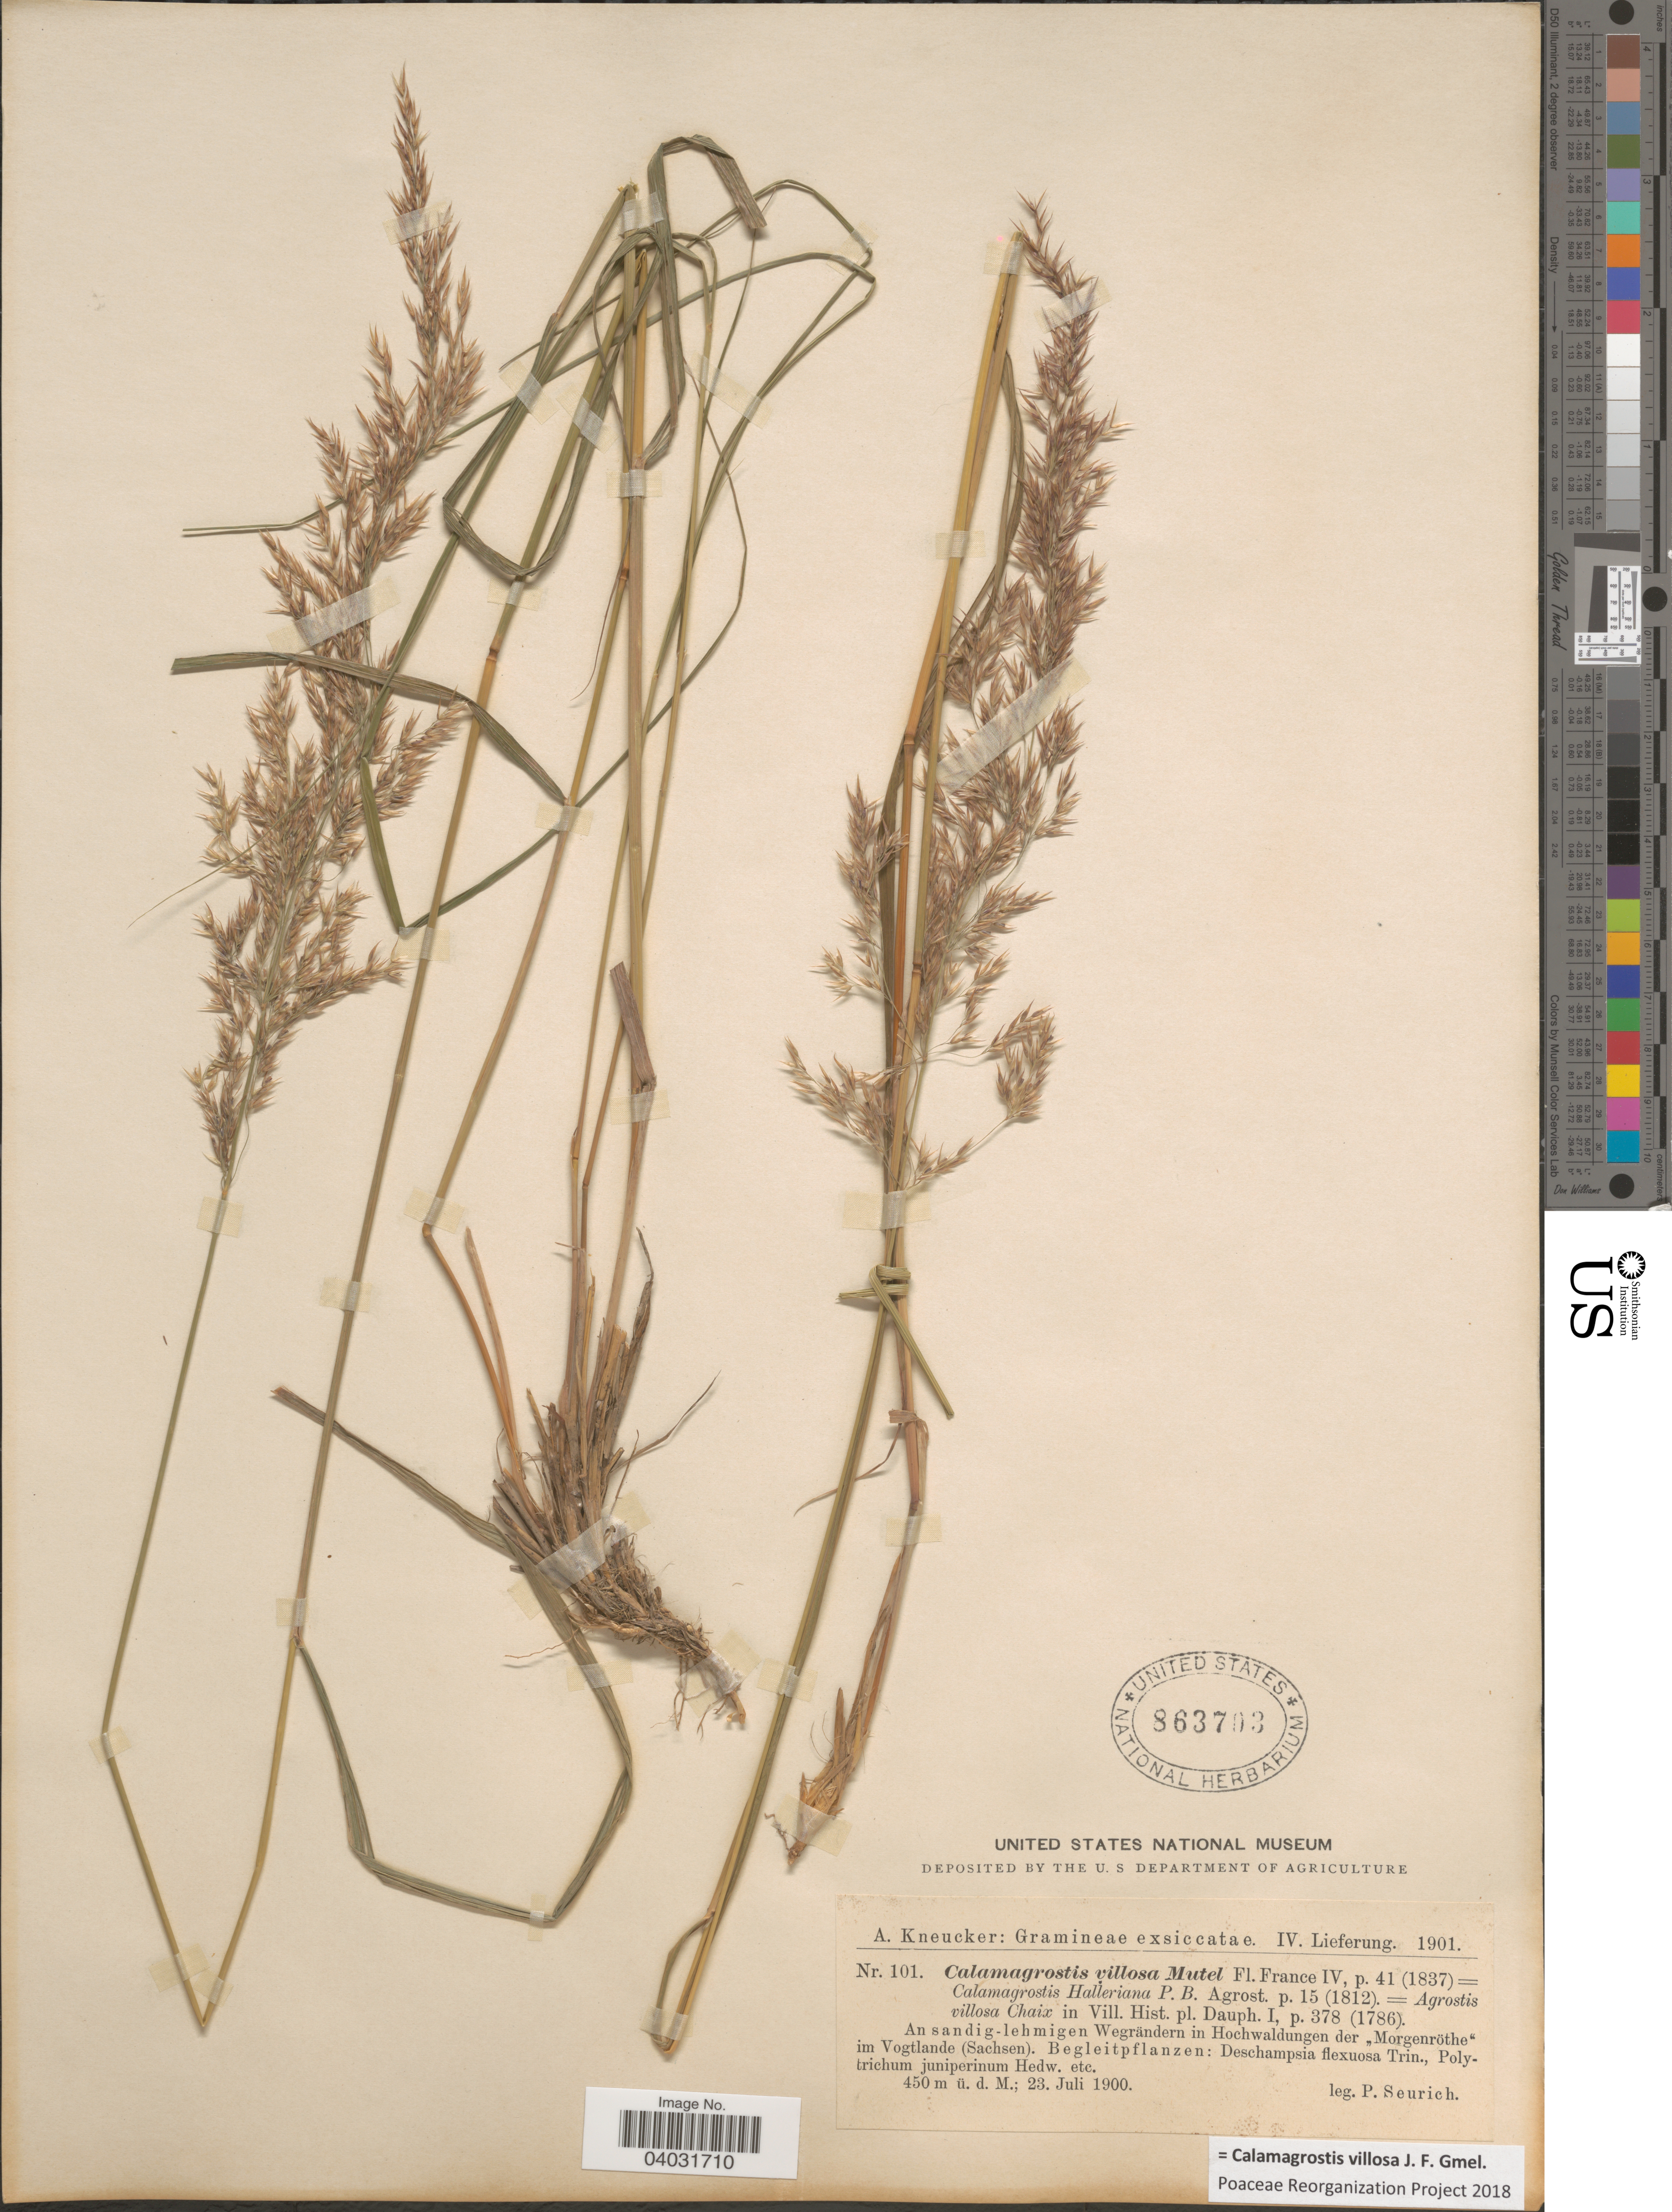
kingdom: Plantae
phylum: Tracheophyta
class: Liliopsida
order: Poales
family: Poaceae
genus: Calamagrostis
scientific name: Calamagrostis villosa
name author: J.F. Gmel.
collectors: P. Seurich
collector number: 101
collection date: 1900-07-23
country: Germany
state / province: Sachsen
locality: An sandig-lehmigen Wegrändern in Hochwaldungen der "Morgenröthe" im Vogtlande.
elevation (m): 450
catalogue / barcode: US 863703